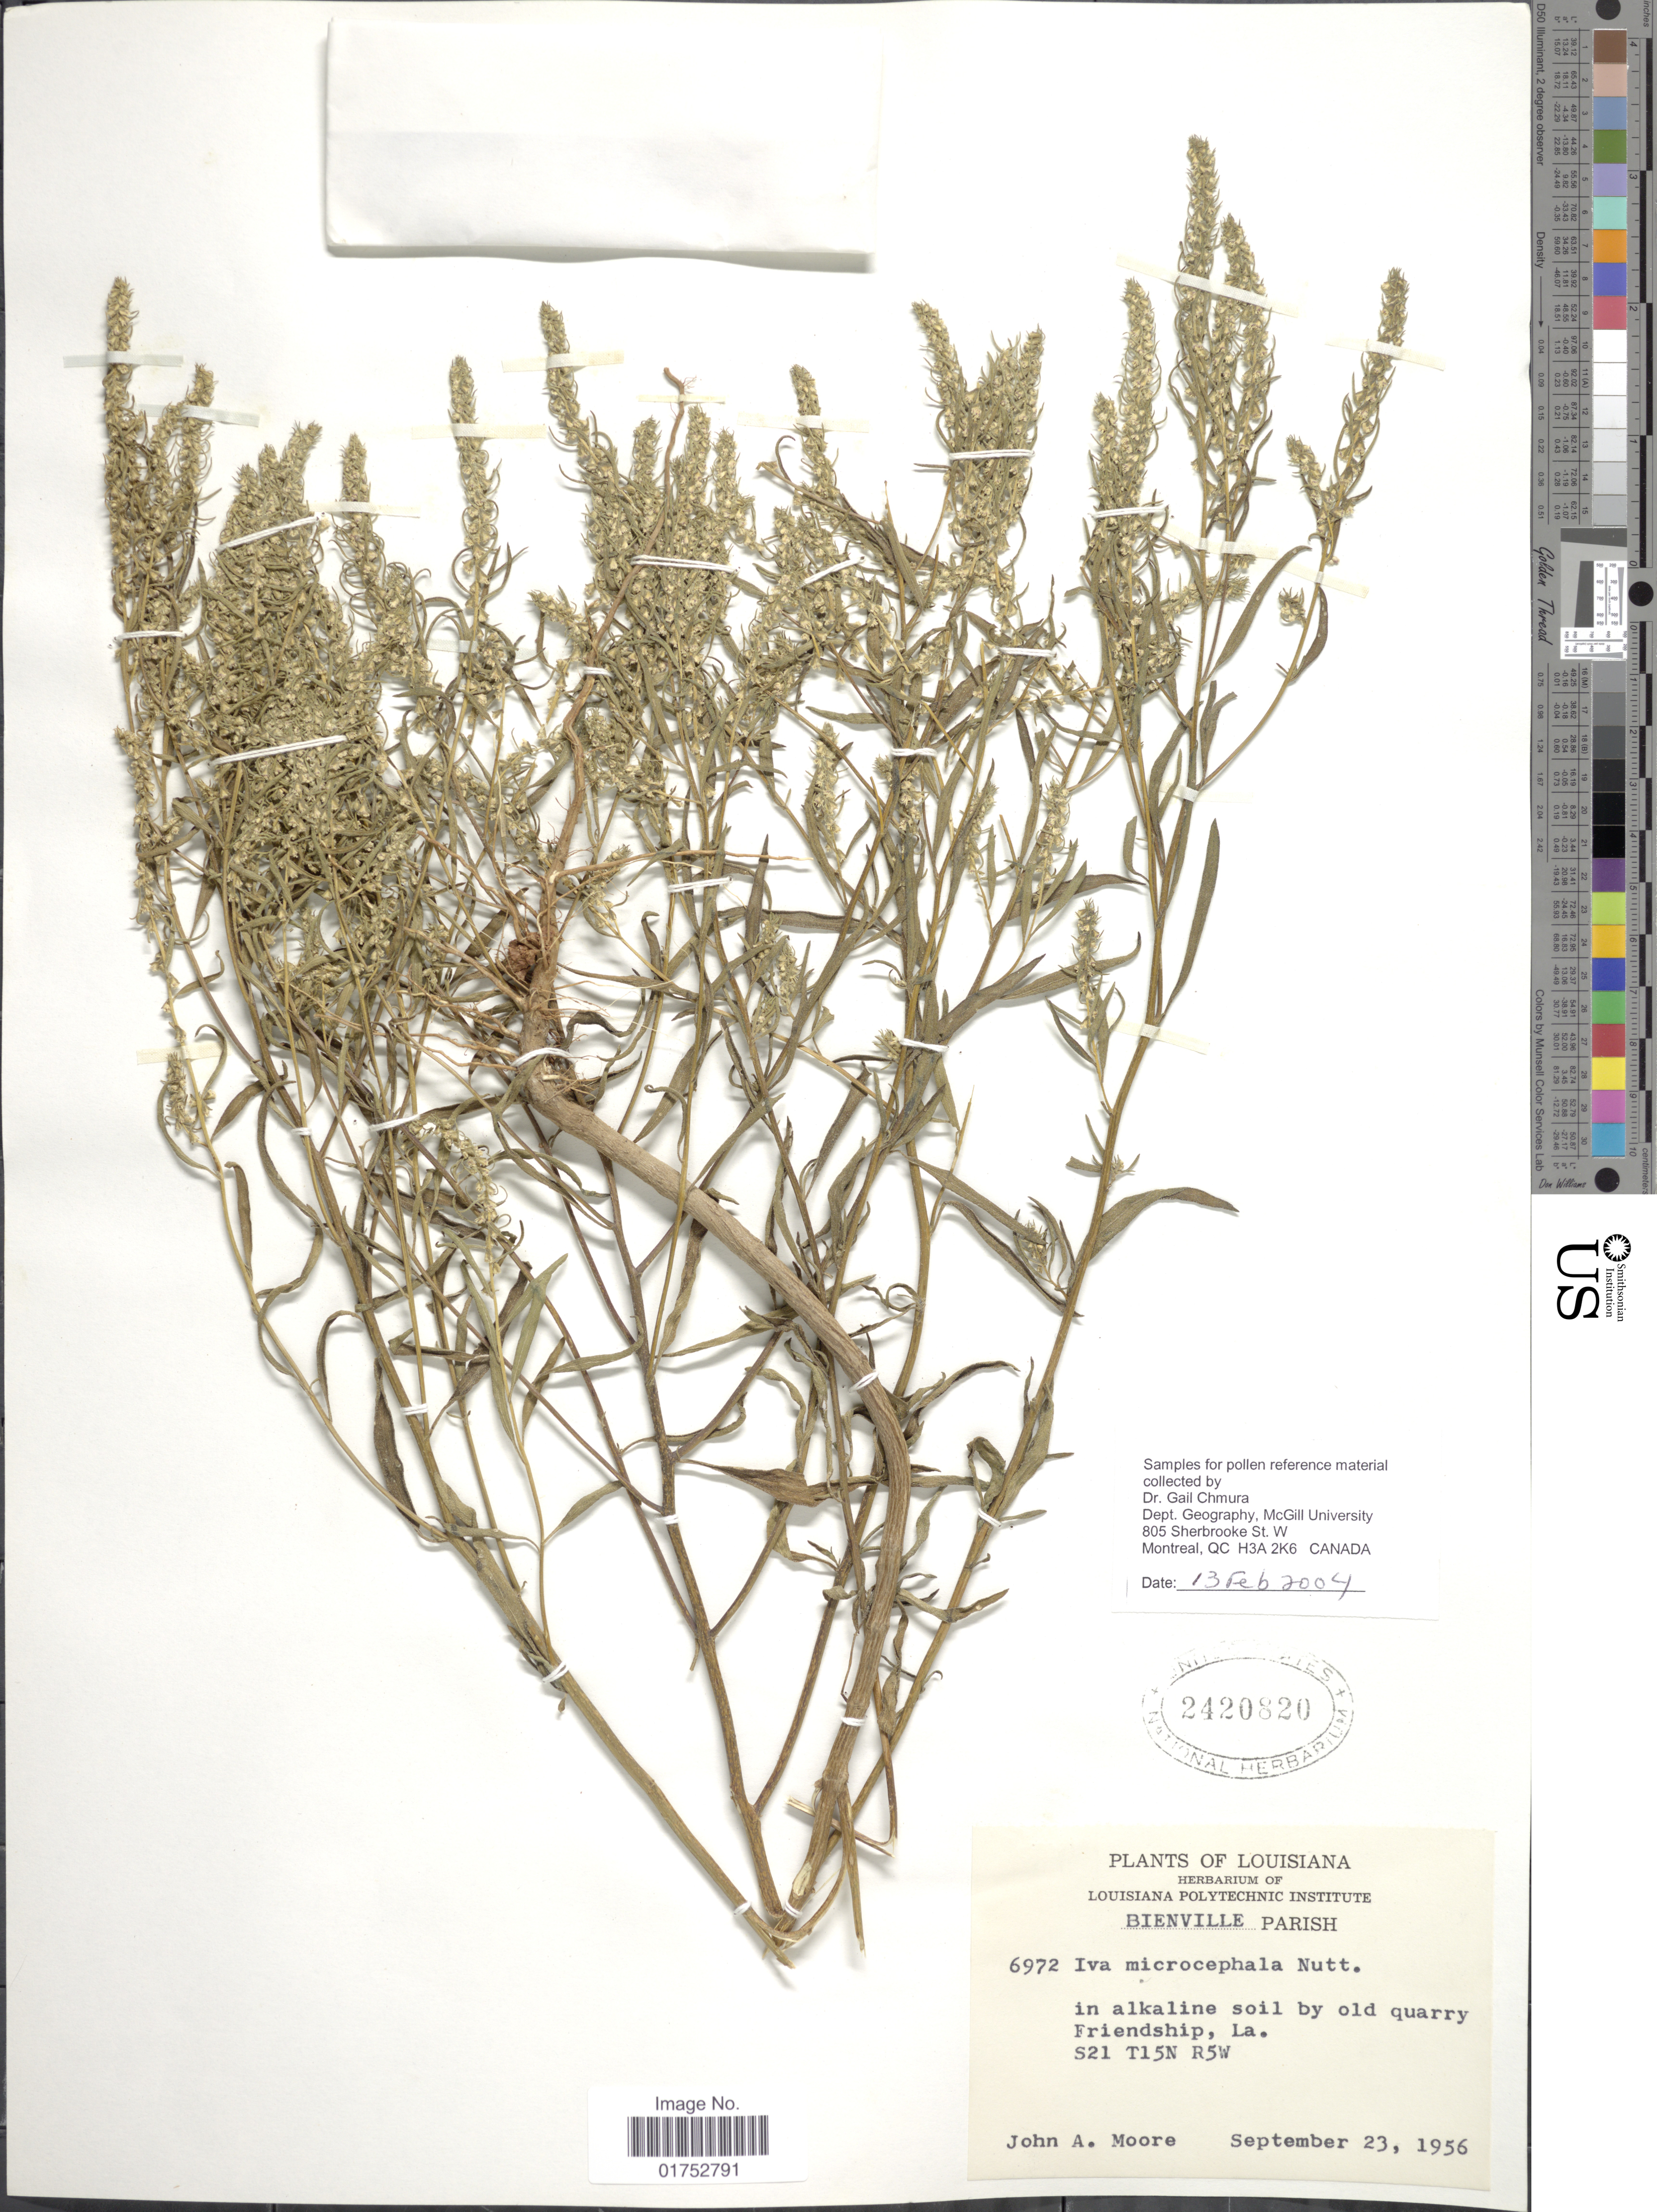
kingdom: Plantae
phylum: Tracheophyta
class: Magnoliopsida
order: Asterales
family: Asteraceae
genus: Iva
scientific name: Iva microcephala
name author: Nutt.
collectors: J. A. Moore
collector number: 6972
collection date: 1956-09-23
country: United States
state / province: Louisiana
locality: Bienville Parish, Firendship, La, S21, T15N, R5W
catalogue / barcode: US 2420820